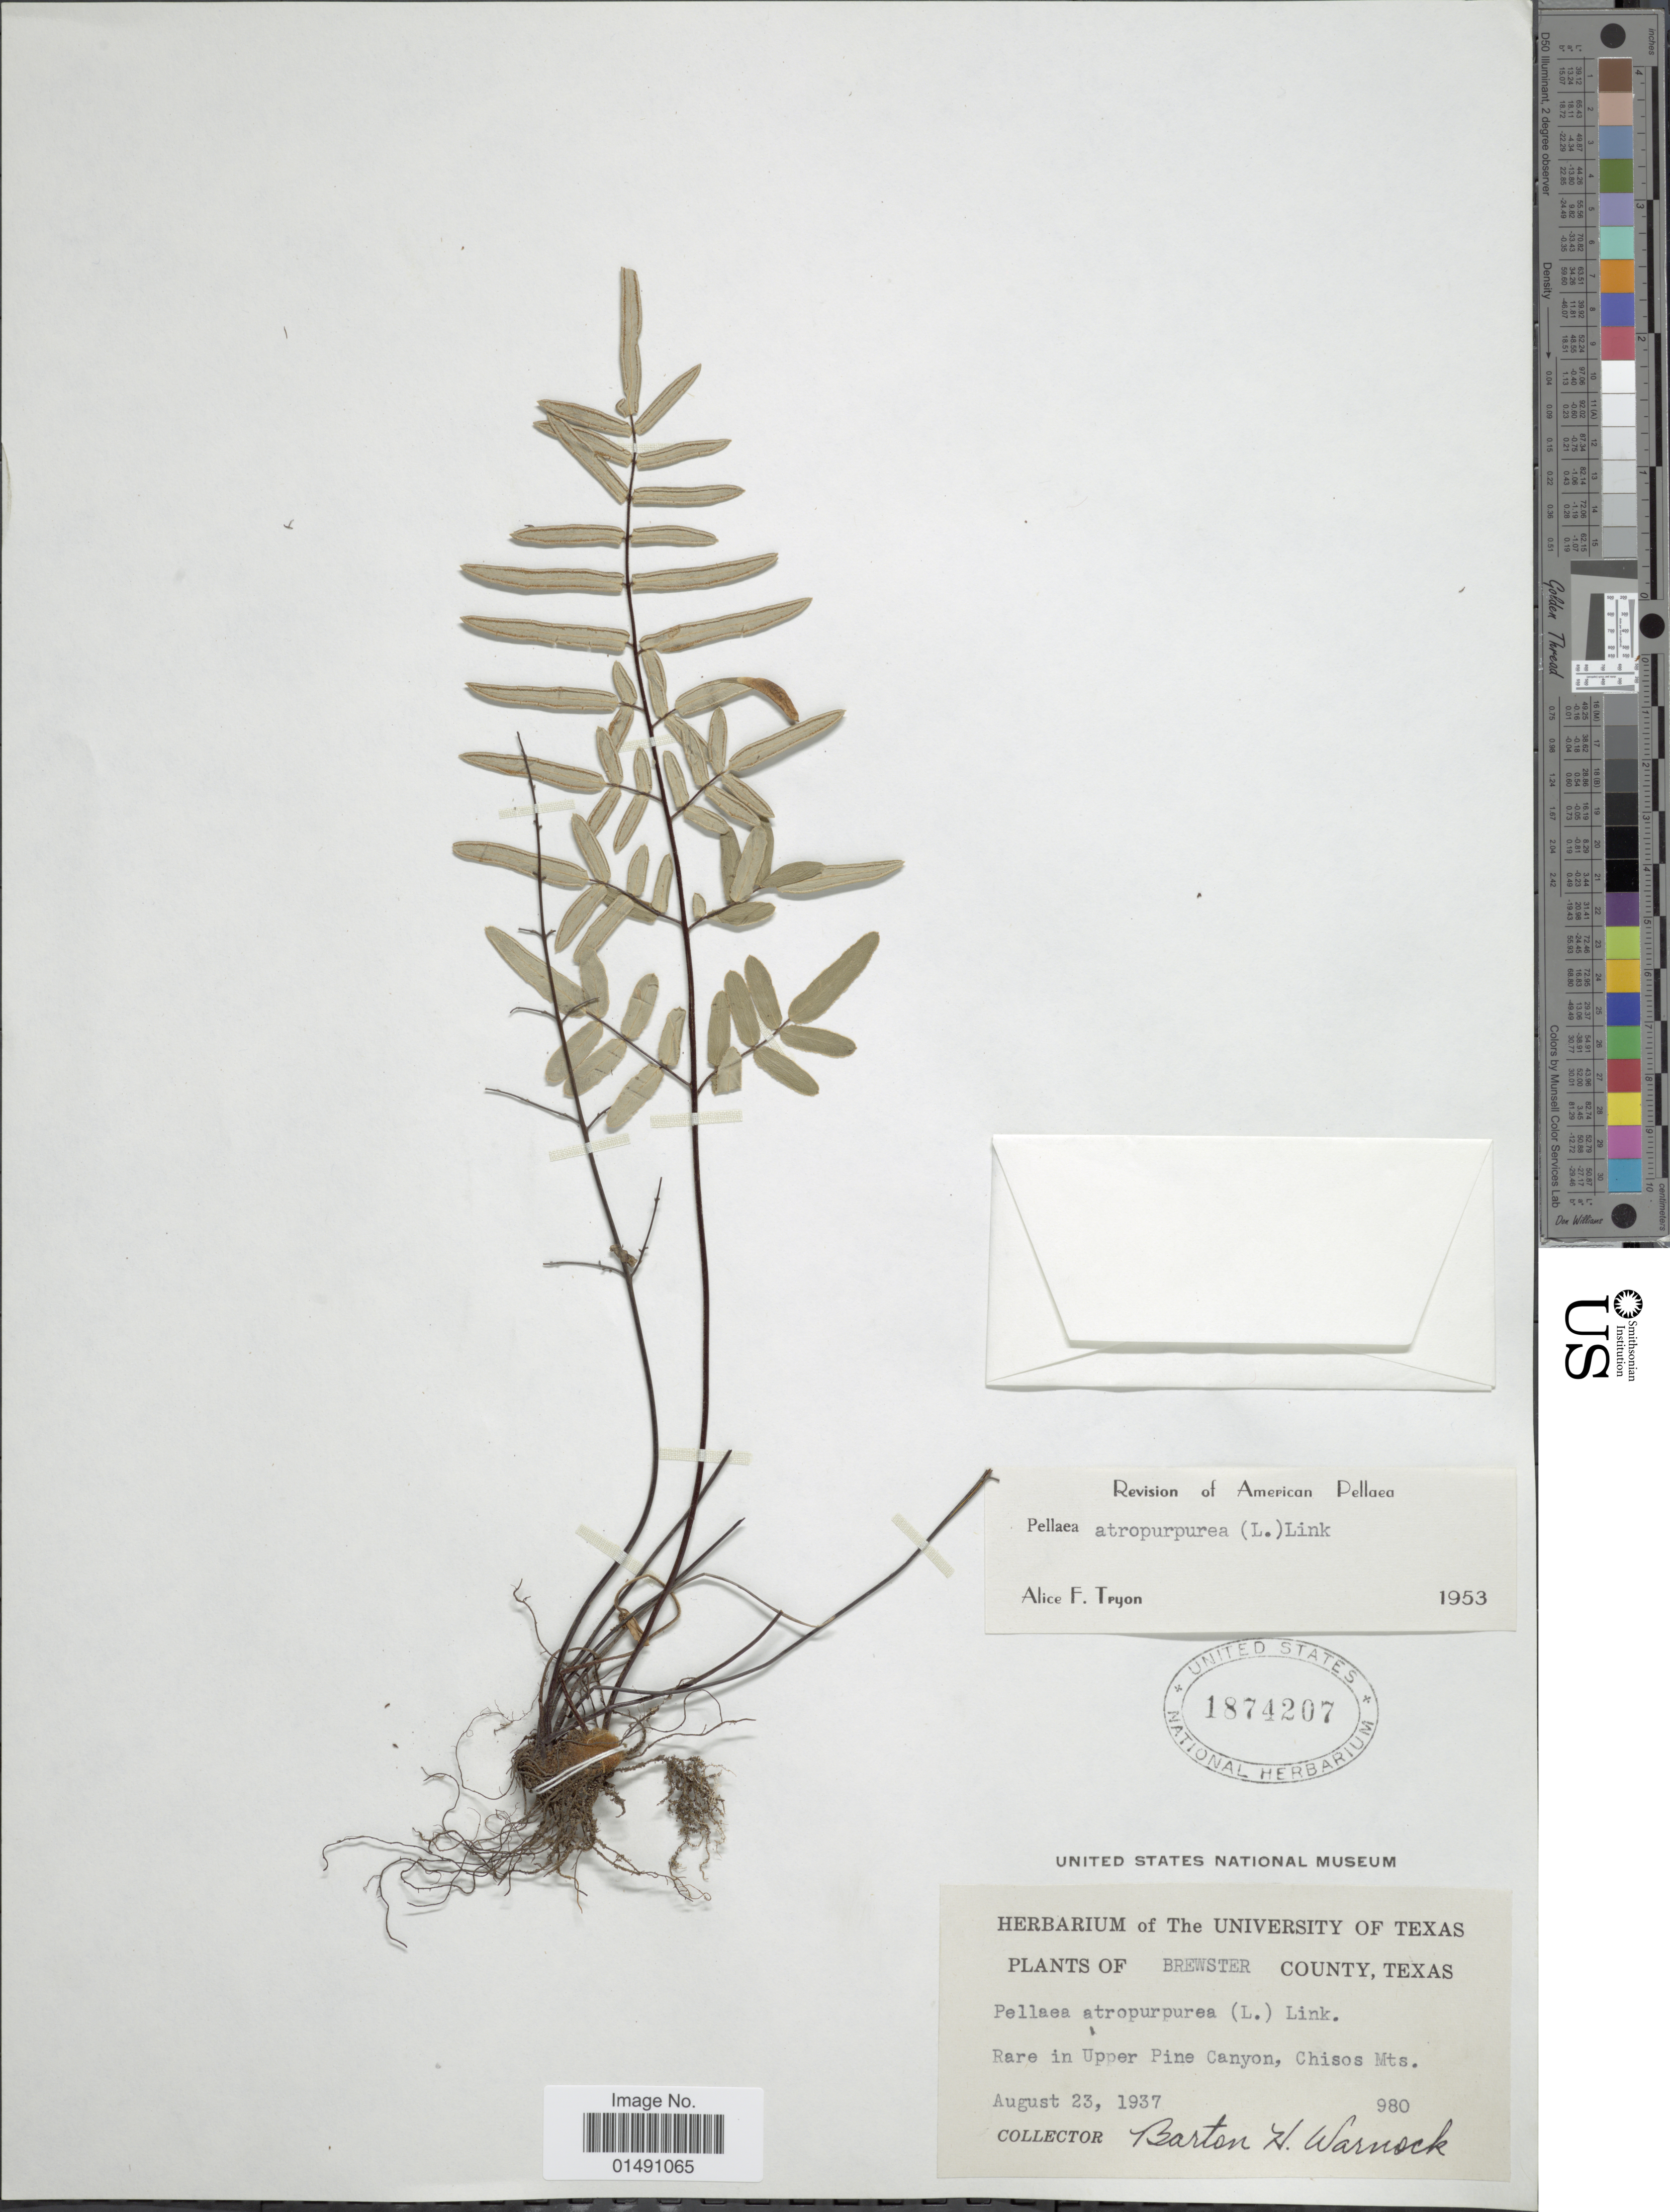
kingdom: Plantae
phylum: Tracheophyta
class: Polypodiopsida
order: Polypodiales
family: Pteridaceae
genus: Pellaea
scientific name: Pellaea atropurpurea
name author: (L.) Link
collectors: B. H. Warnock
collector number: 980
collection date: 1937-08-23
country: United States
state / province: Texas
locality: Brewster, Rare in Upper Pine Canyon, Chisos Mts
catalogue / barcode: US 1874207